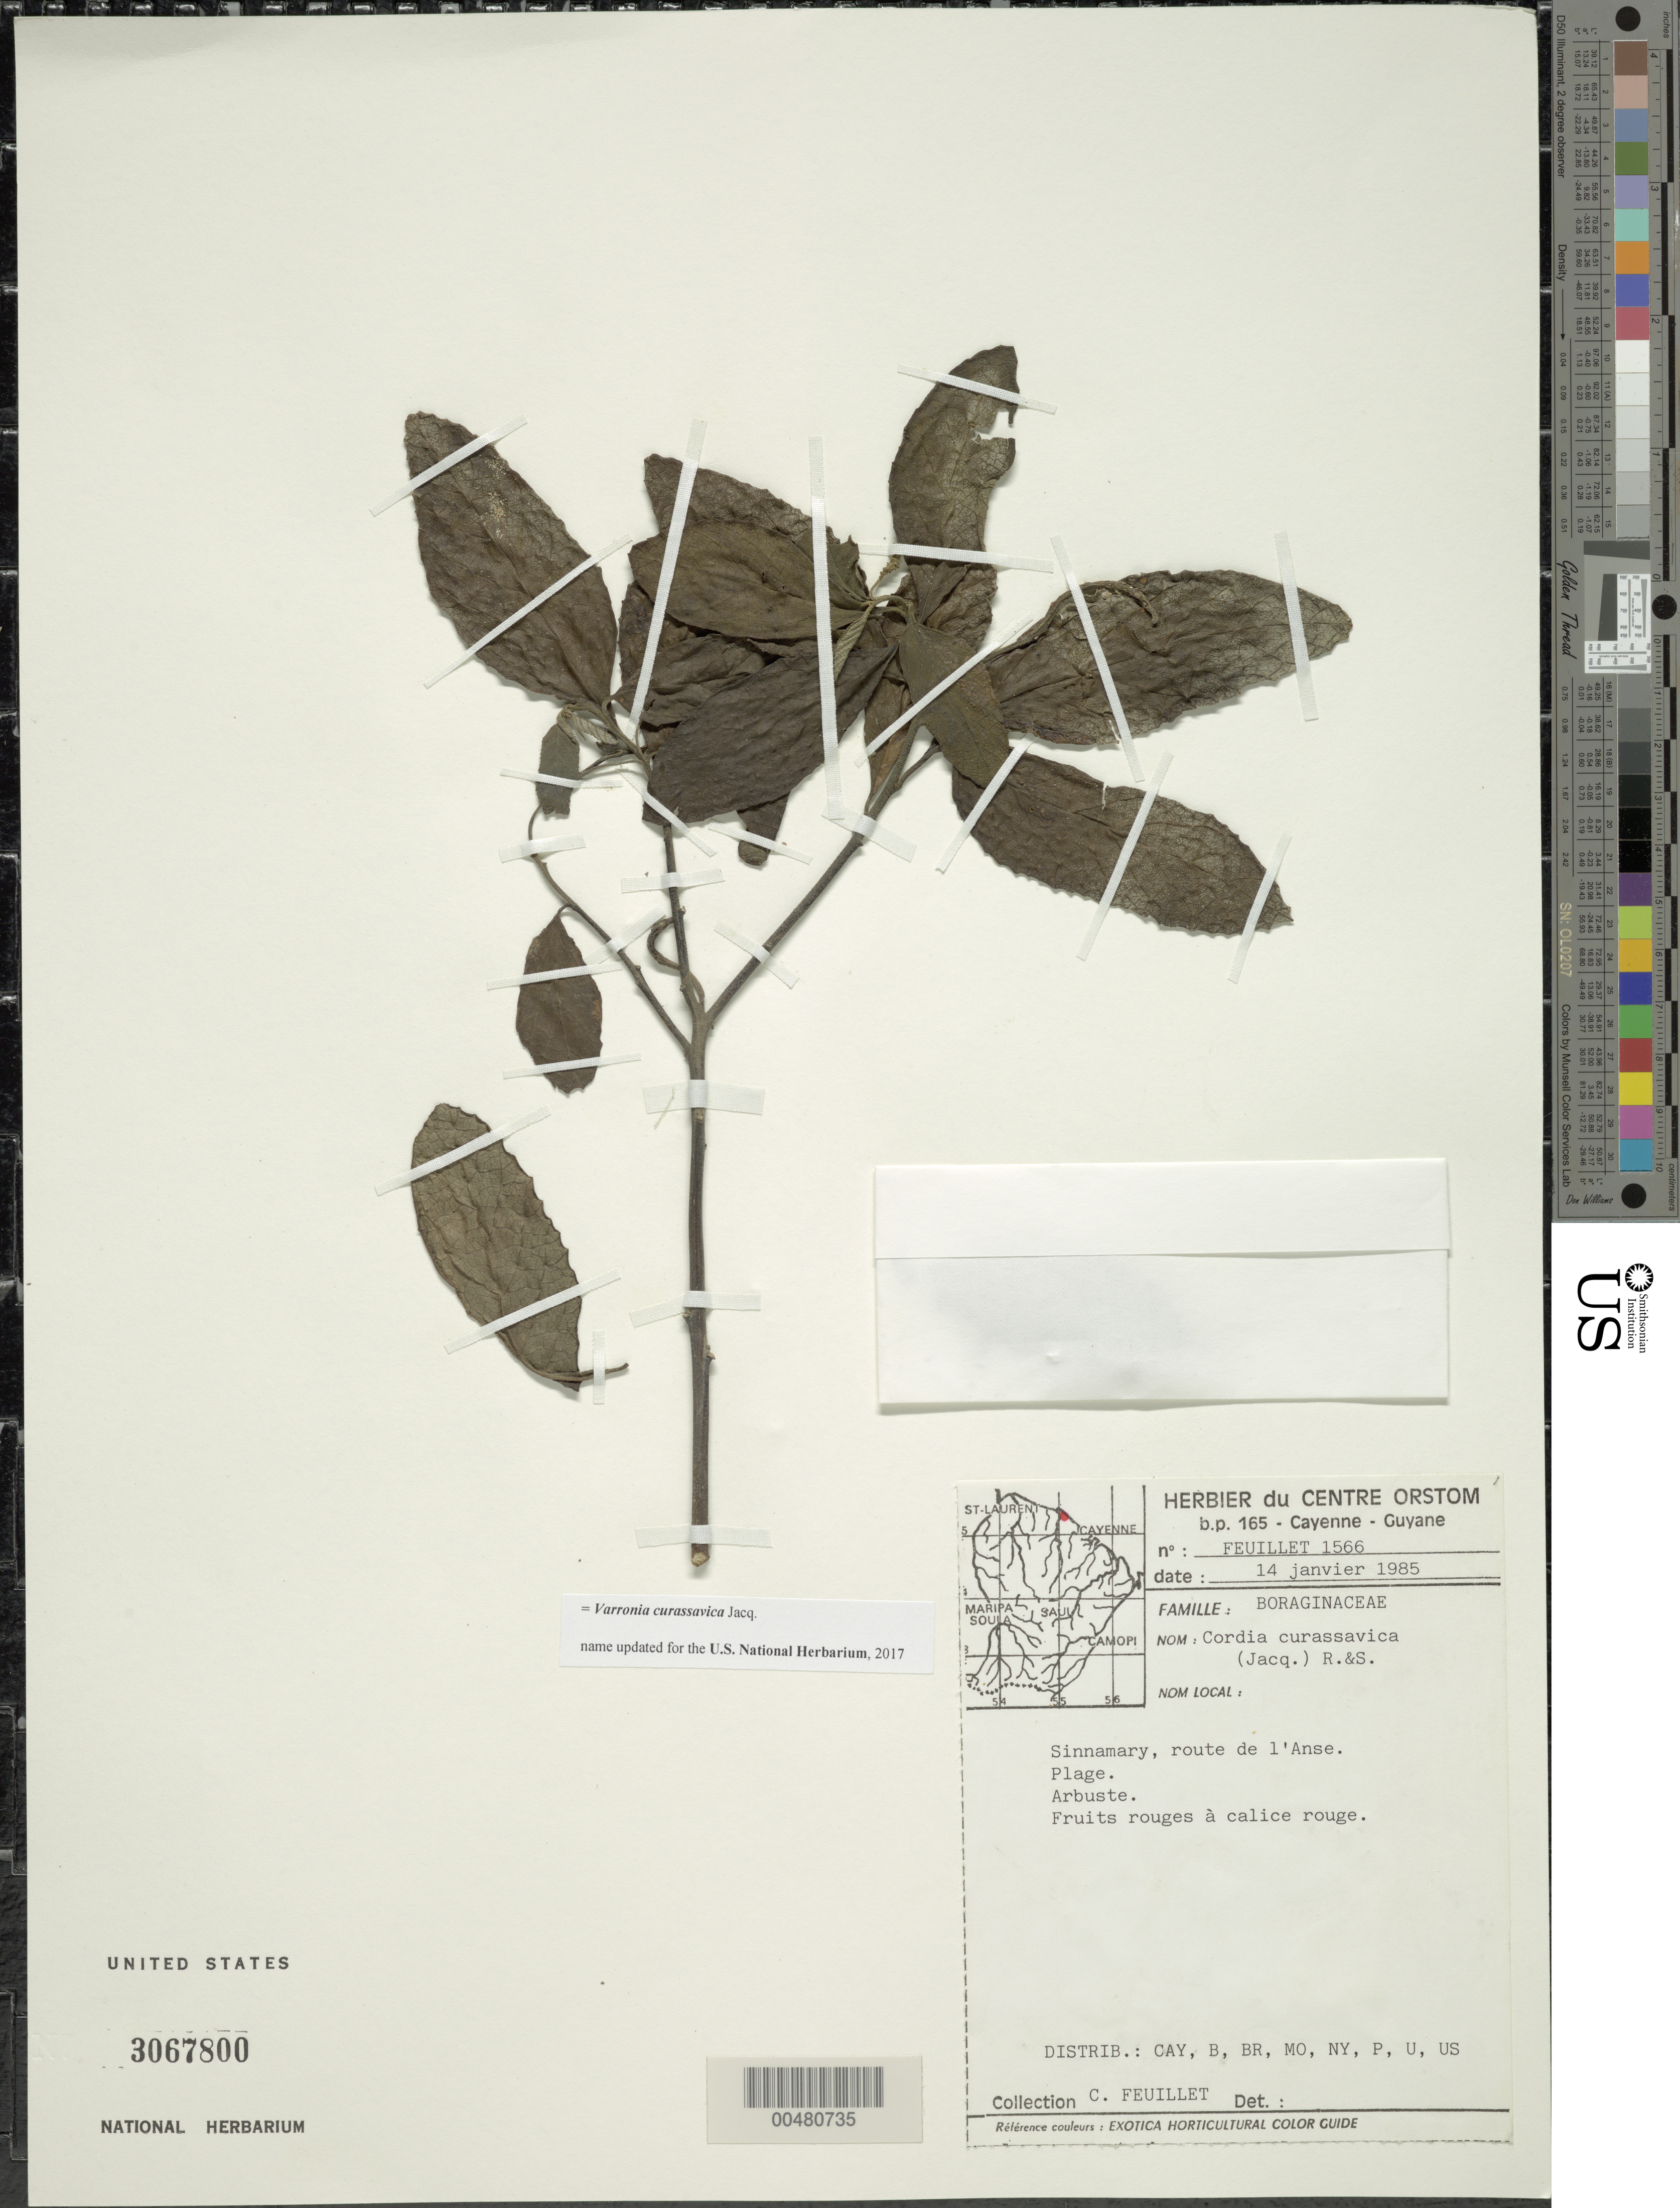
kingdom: Plantae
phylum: Tracheophyta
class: Magnoliopsida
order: Boraginales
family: Cordiaceae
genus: Varronia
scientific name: Varronia curassavica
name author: Jacq.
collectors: C. Feuillet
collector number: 1566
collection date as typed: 14-Jan-85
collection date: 1985-01-14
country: French Guiana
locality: Sinnamary, route de l'Anse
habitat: Plage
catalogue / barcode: US 3067800